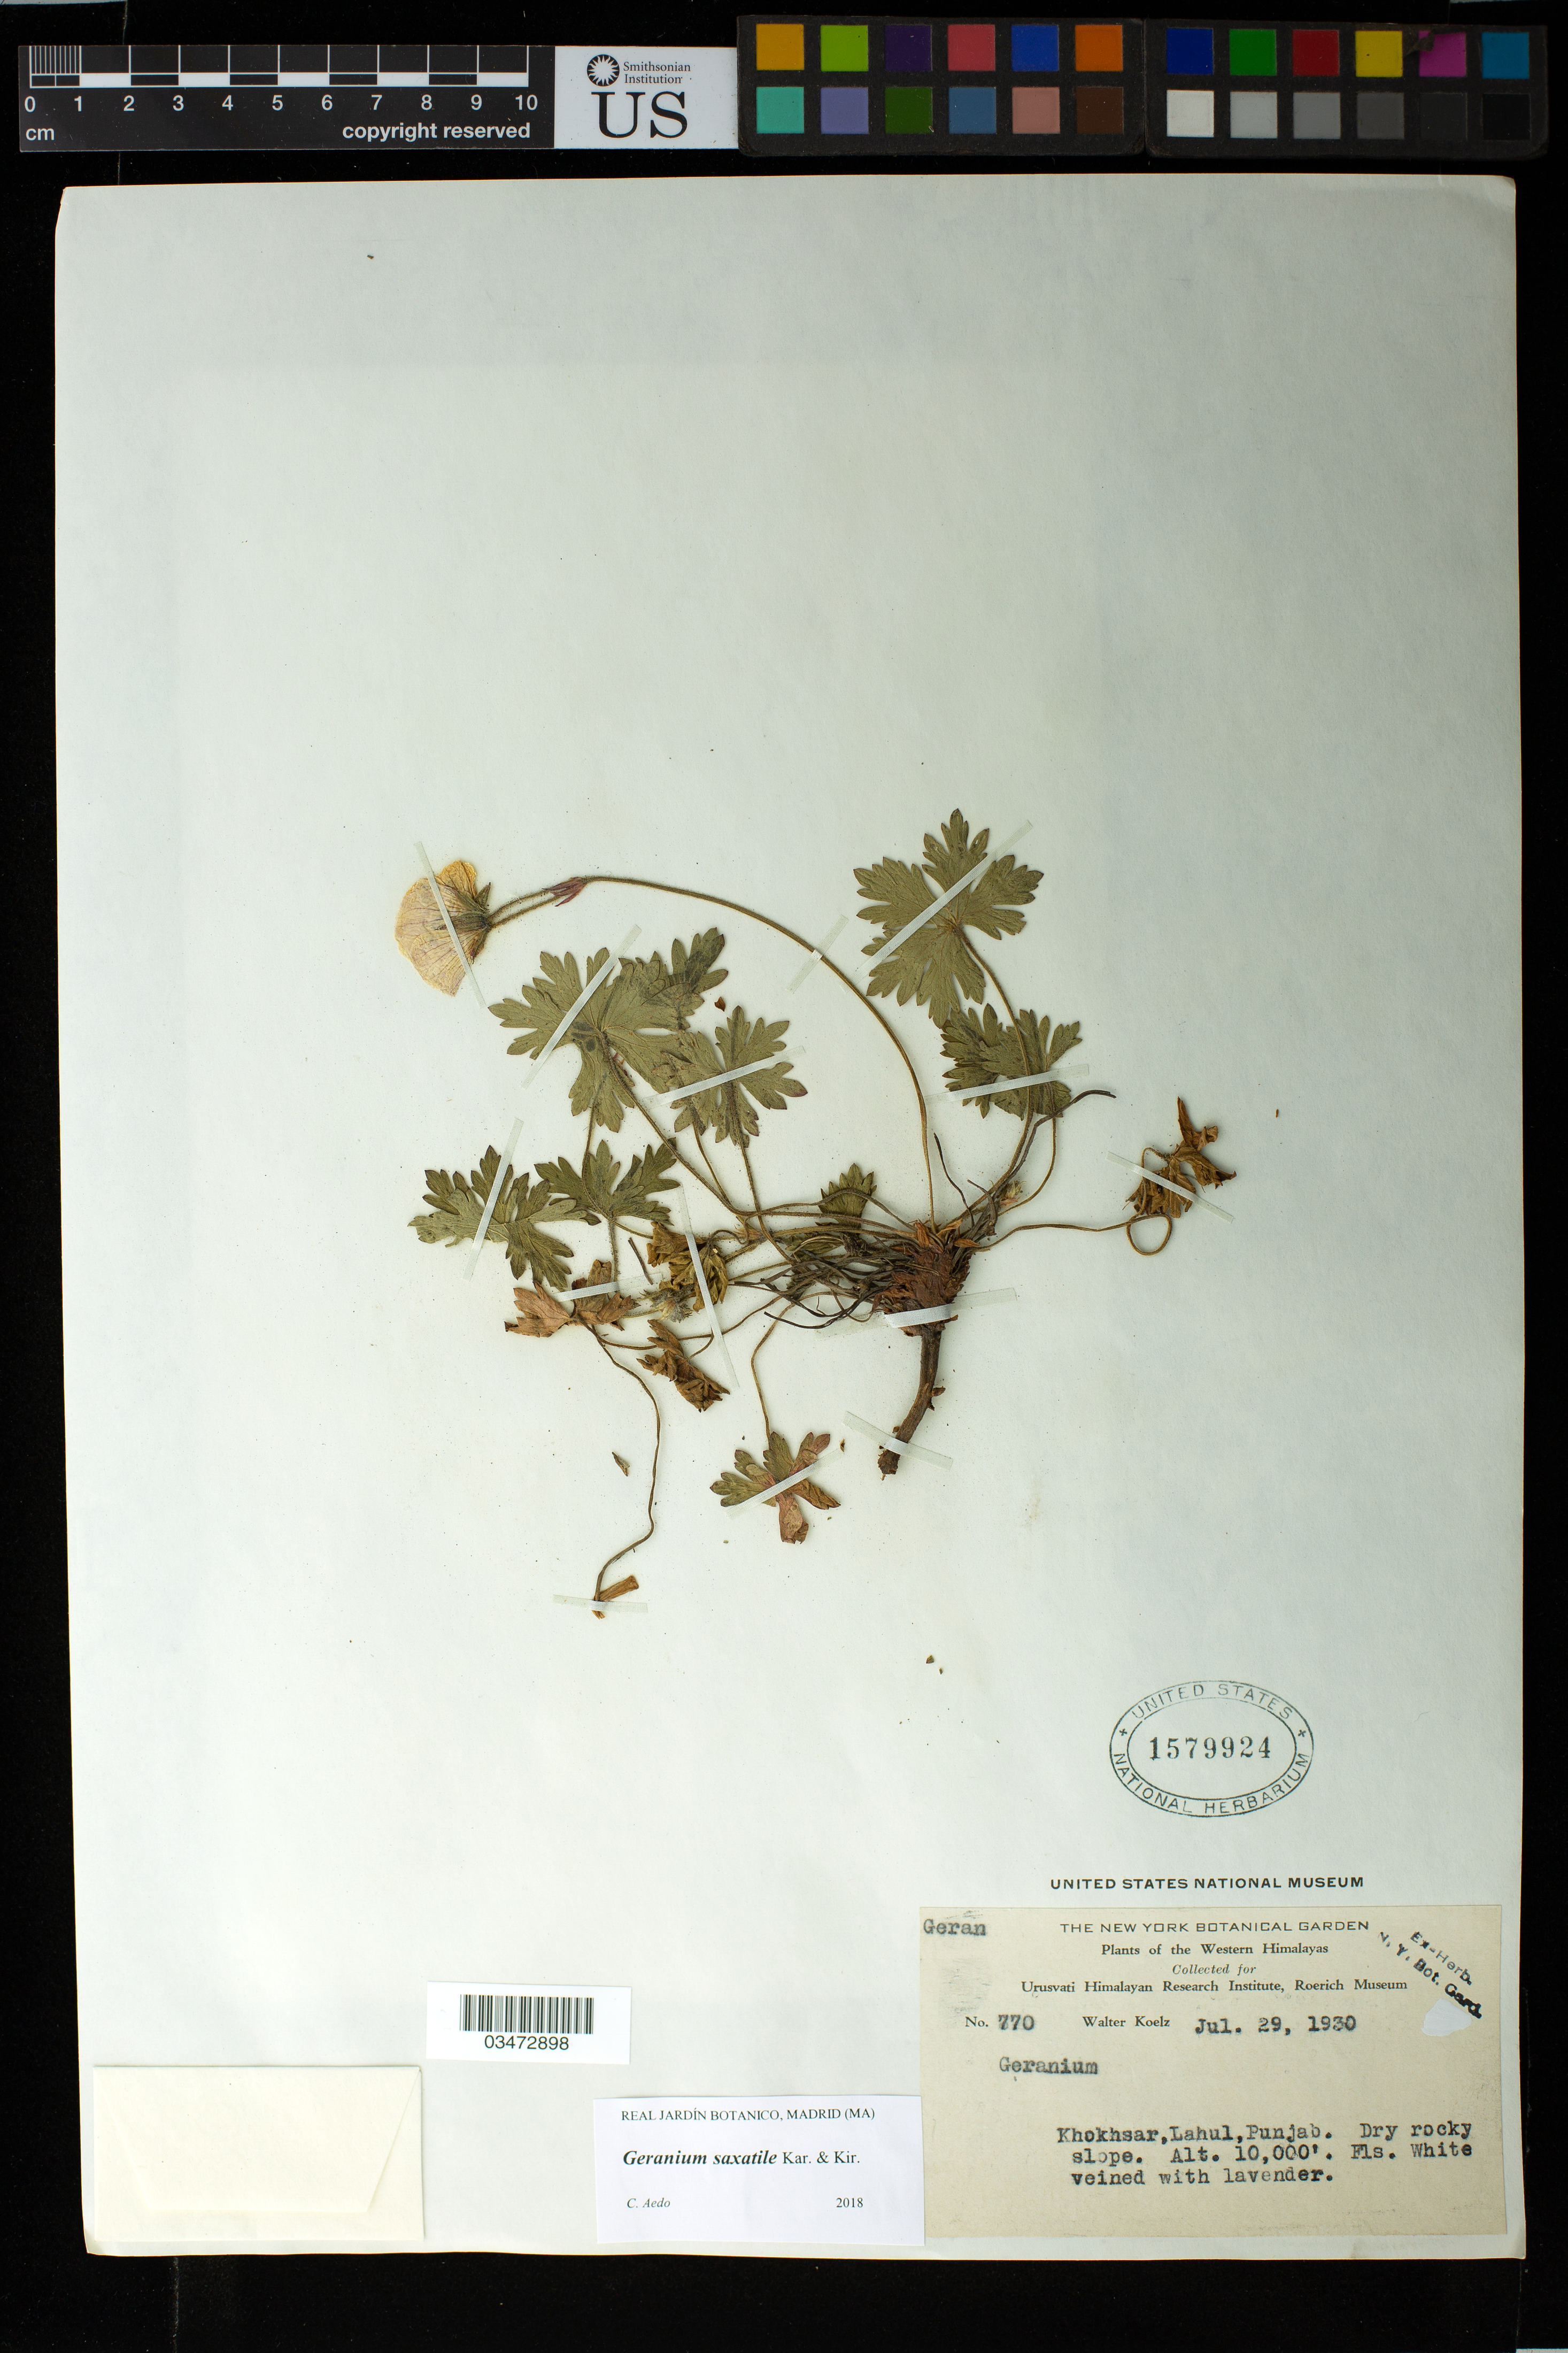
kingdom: Plantae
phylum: Tracheophyta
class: Magnoliopsida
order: Geraniales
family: Geraniaceae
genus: Geranium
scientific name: Geranium saxatile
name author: Kar. & Kir.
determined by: Aedo, C.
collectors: W. N. Koelz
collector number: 770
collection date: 1930-07-29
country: India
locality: Western Himalayas. Khokhsar, Lahul, Punjab.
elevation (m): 3048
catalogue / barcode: US 1579924